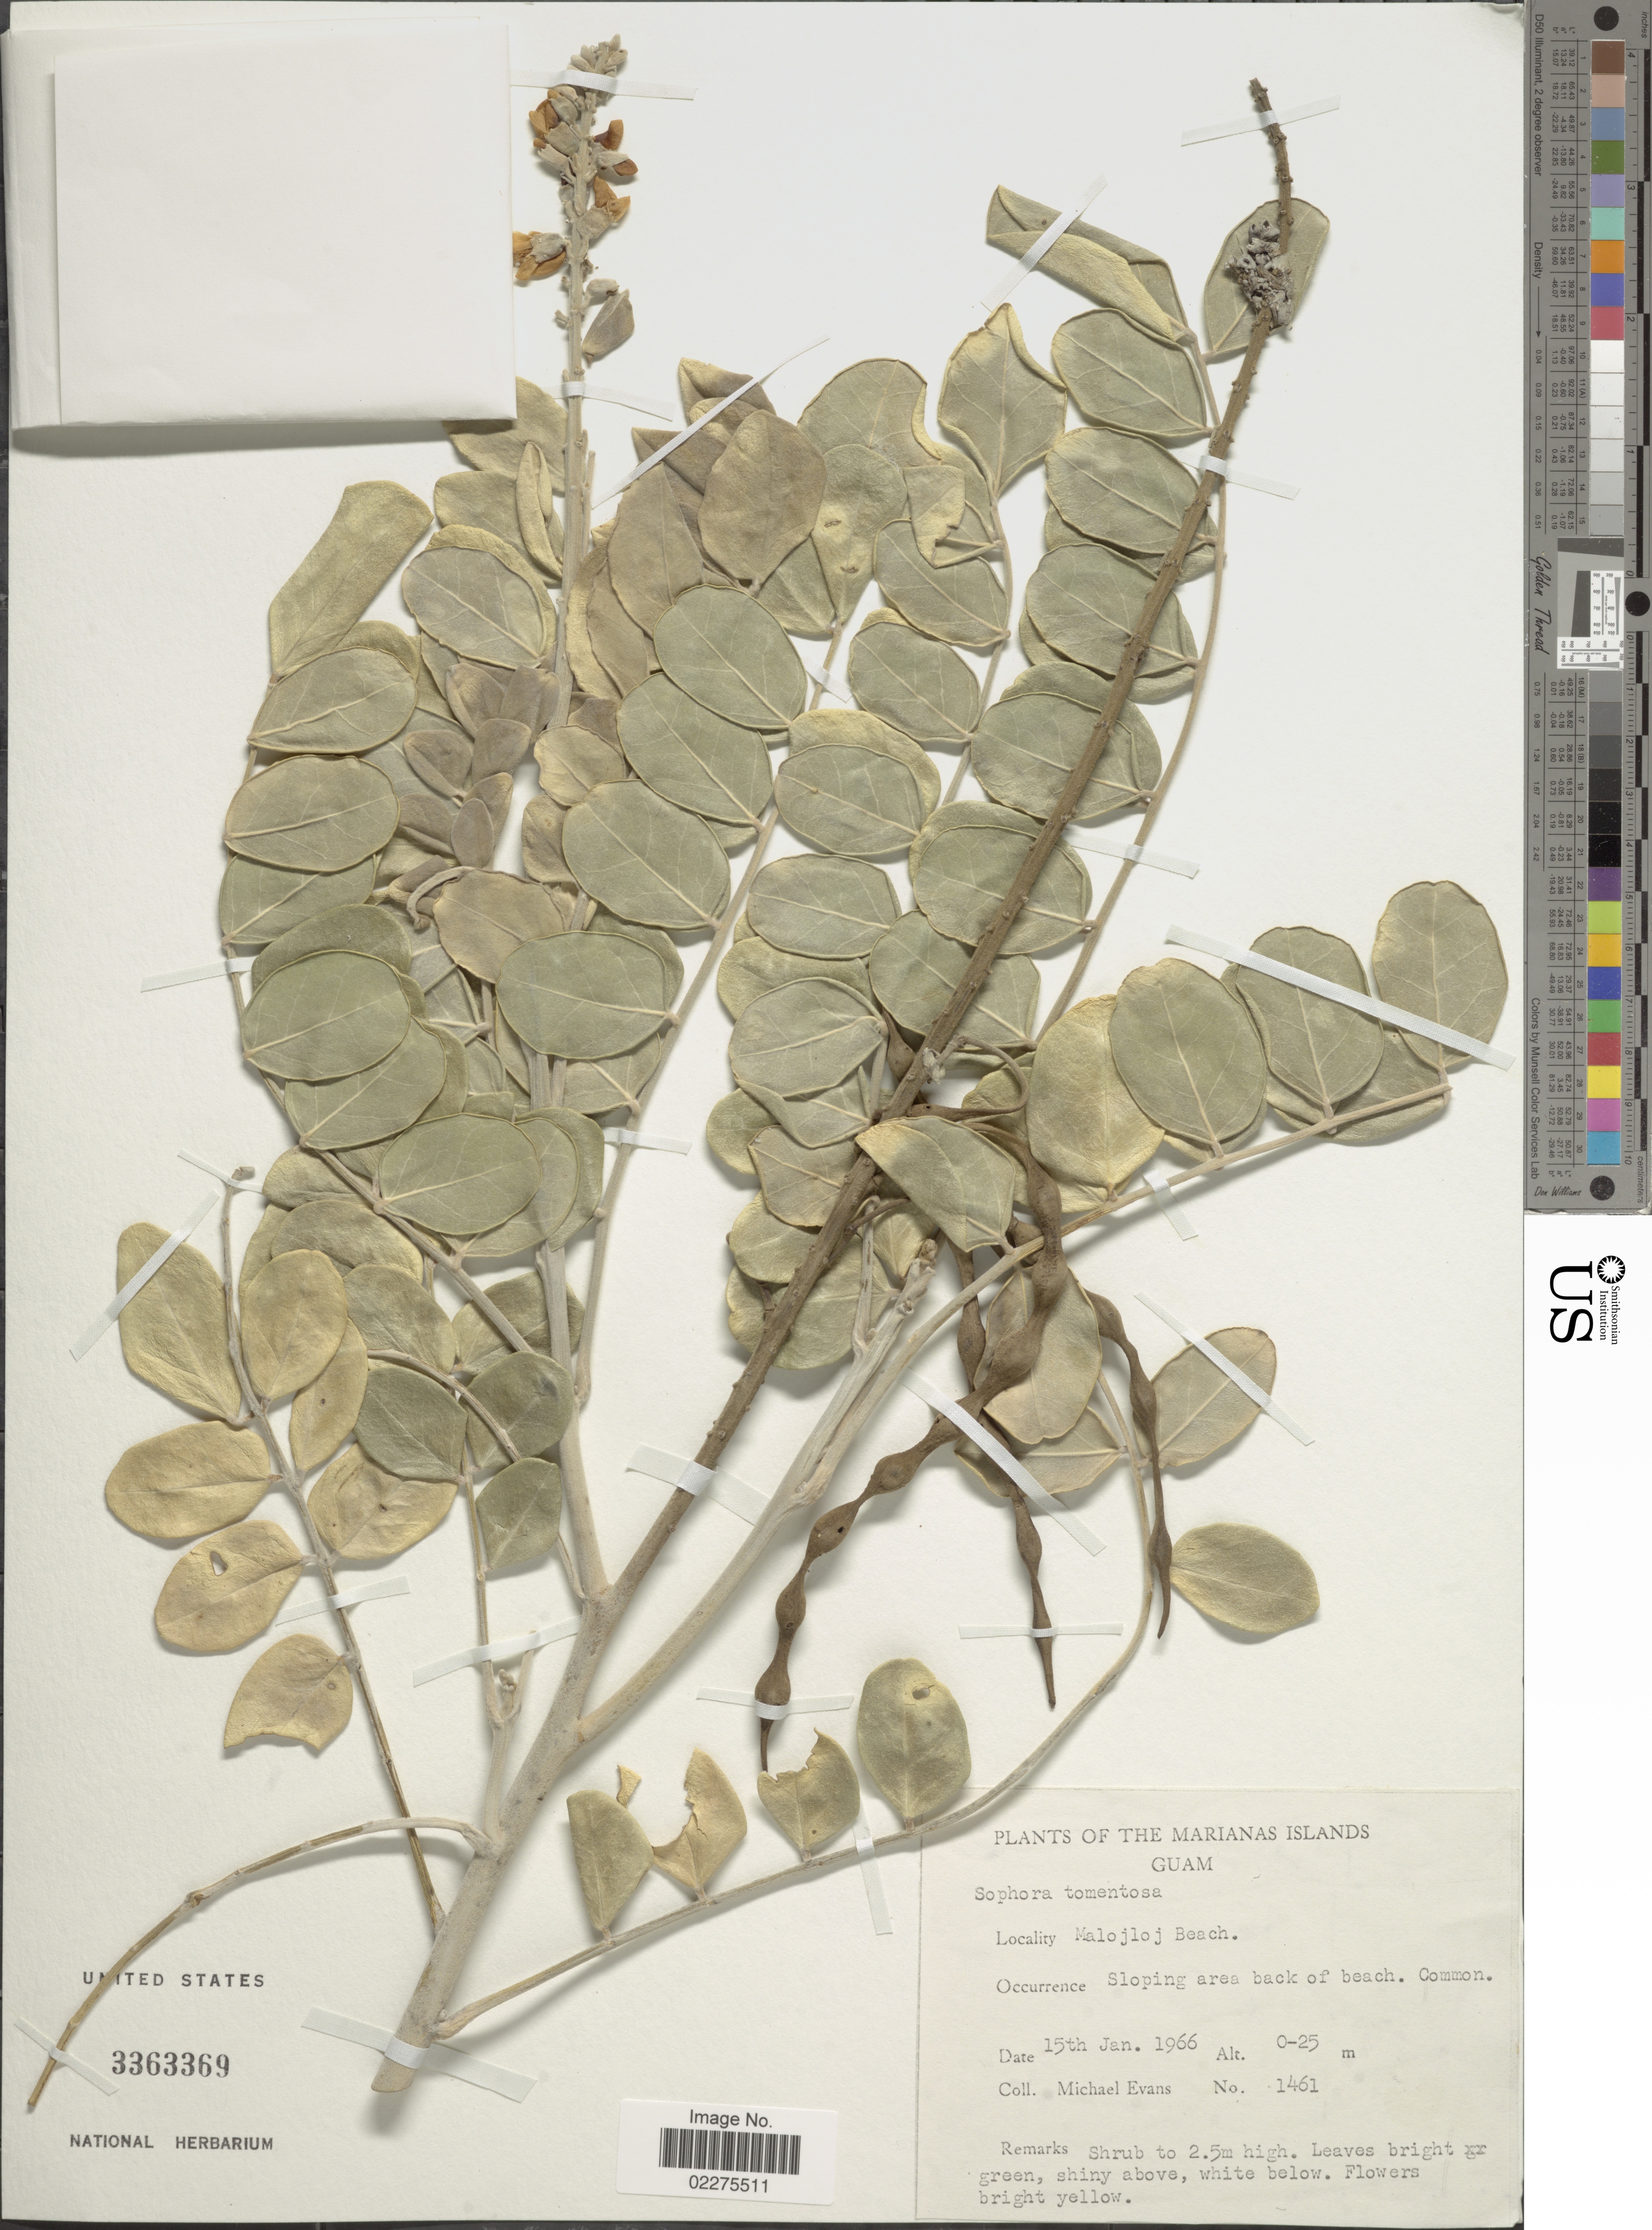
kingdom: Plantae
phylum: Tracheophyta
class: Magnoliopsida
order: Fabales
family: Fabaceae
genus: Sophora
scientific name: Sophora tomentosa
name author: L.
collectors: M. Evans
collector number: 1461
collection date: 1966-01-15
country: Guam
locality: Marianas Islands. Malojloj Beach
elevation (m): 0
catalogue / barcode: US 3363369